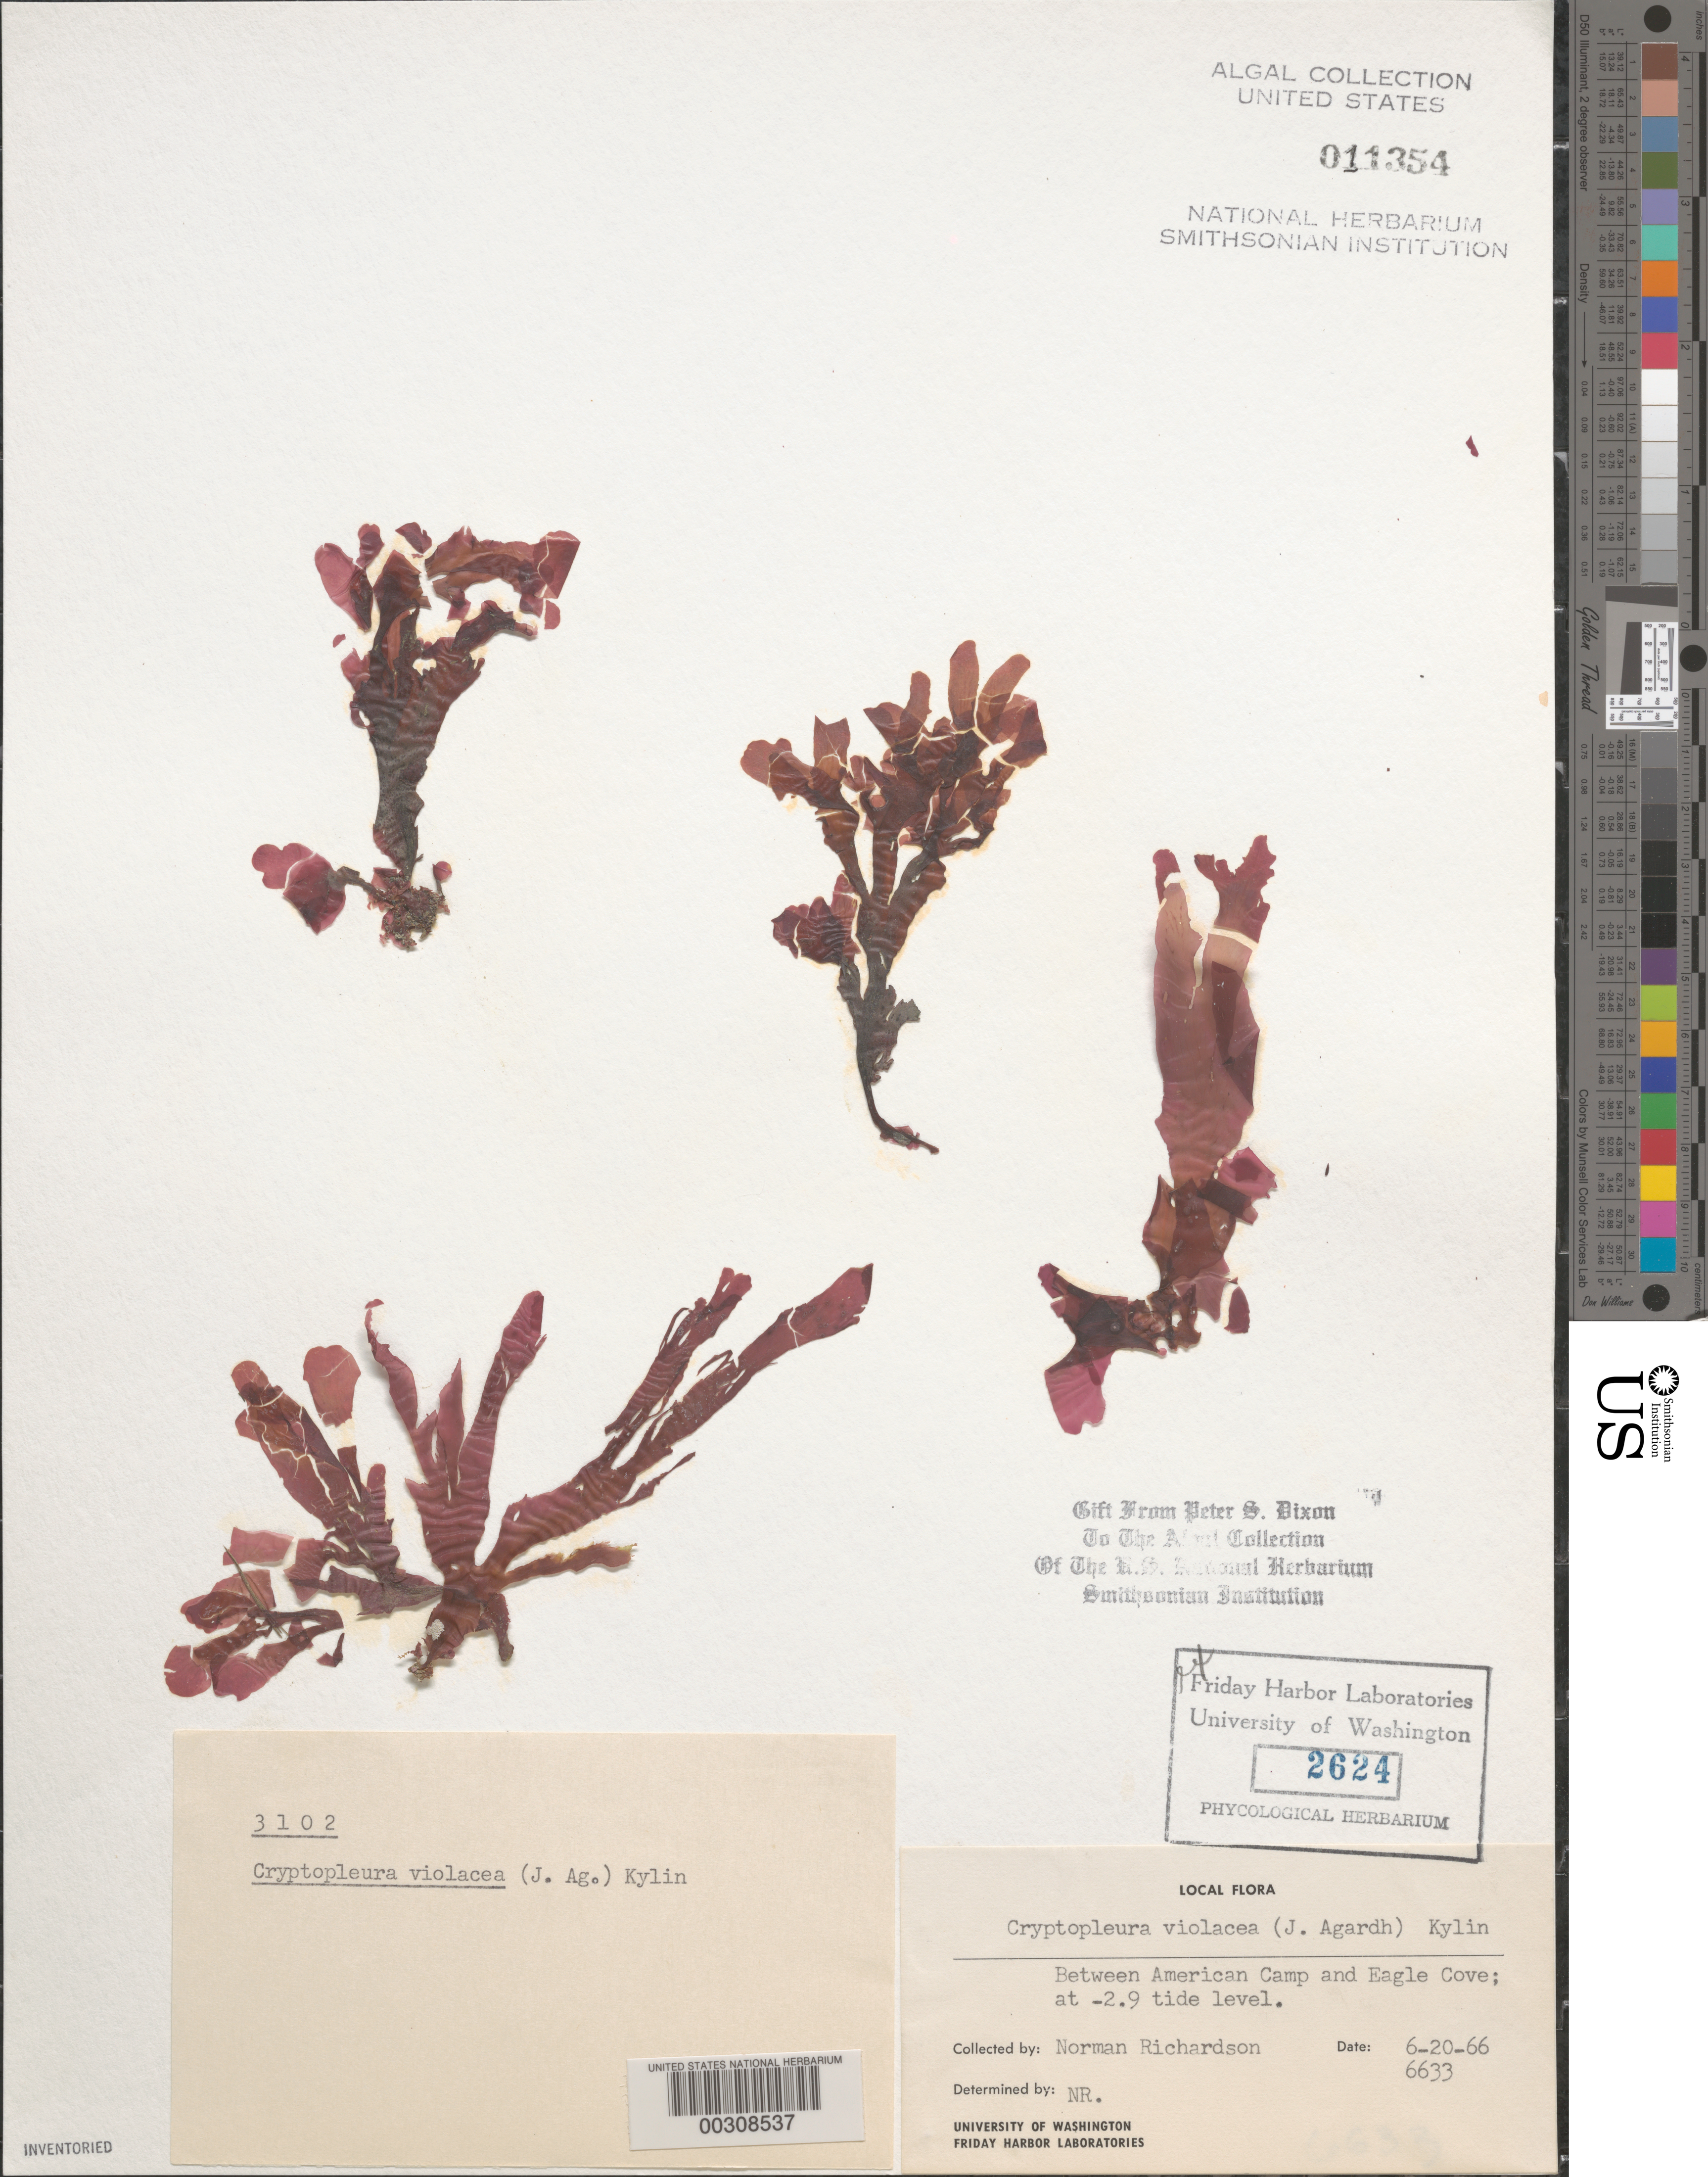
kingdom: Plantae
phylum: Rhodophyta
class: Florideophyceae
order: Ceramiales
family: Delesseriaceae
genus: Cryptopleura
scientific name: Cryptopleura violacea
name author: (J. Ag.) Kylin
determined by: Richardson, N.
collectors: N. Richardson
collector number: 6633 & PSD 3102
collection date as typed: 20 Jun 1966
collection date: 1966-06-20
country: United States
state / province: Washington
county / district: San Juan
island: San Juan Island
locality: Between American Camp Beach and Eagle Cove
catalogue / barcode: US 11354